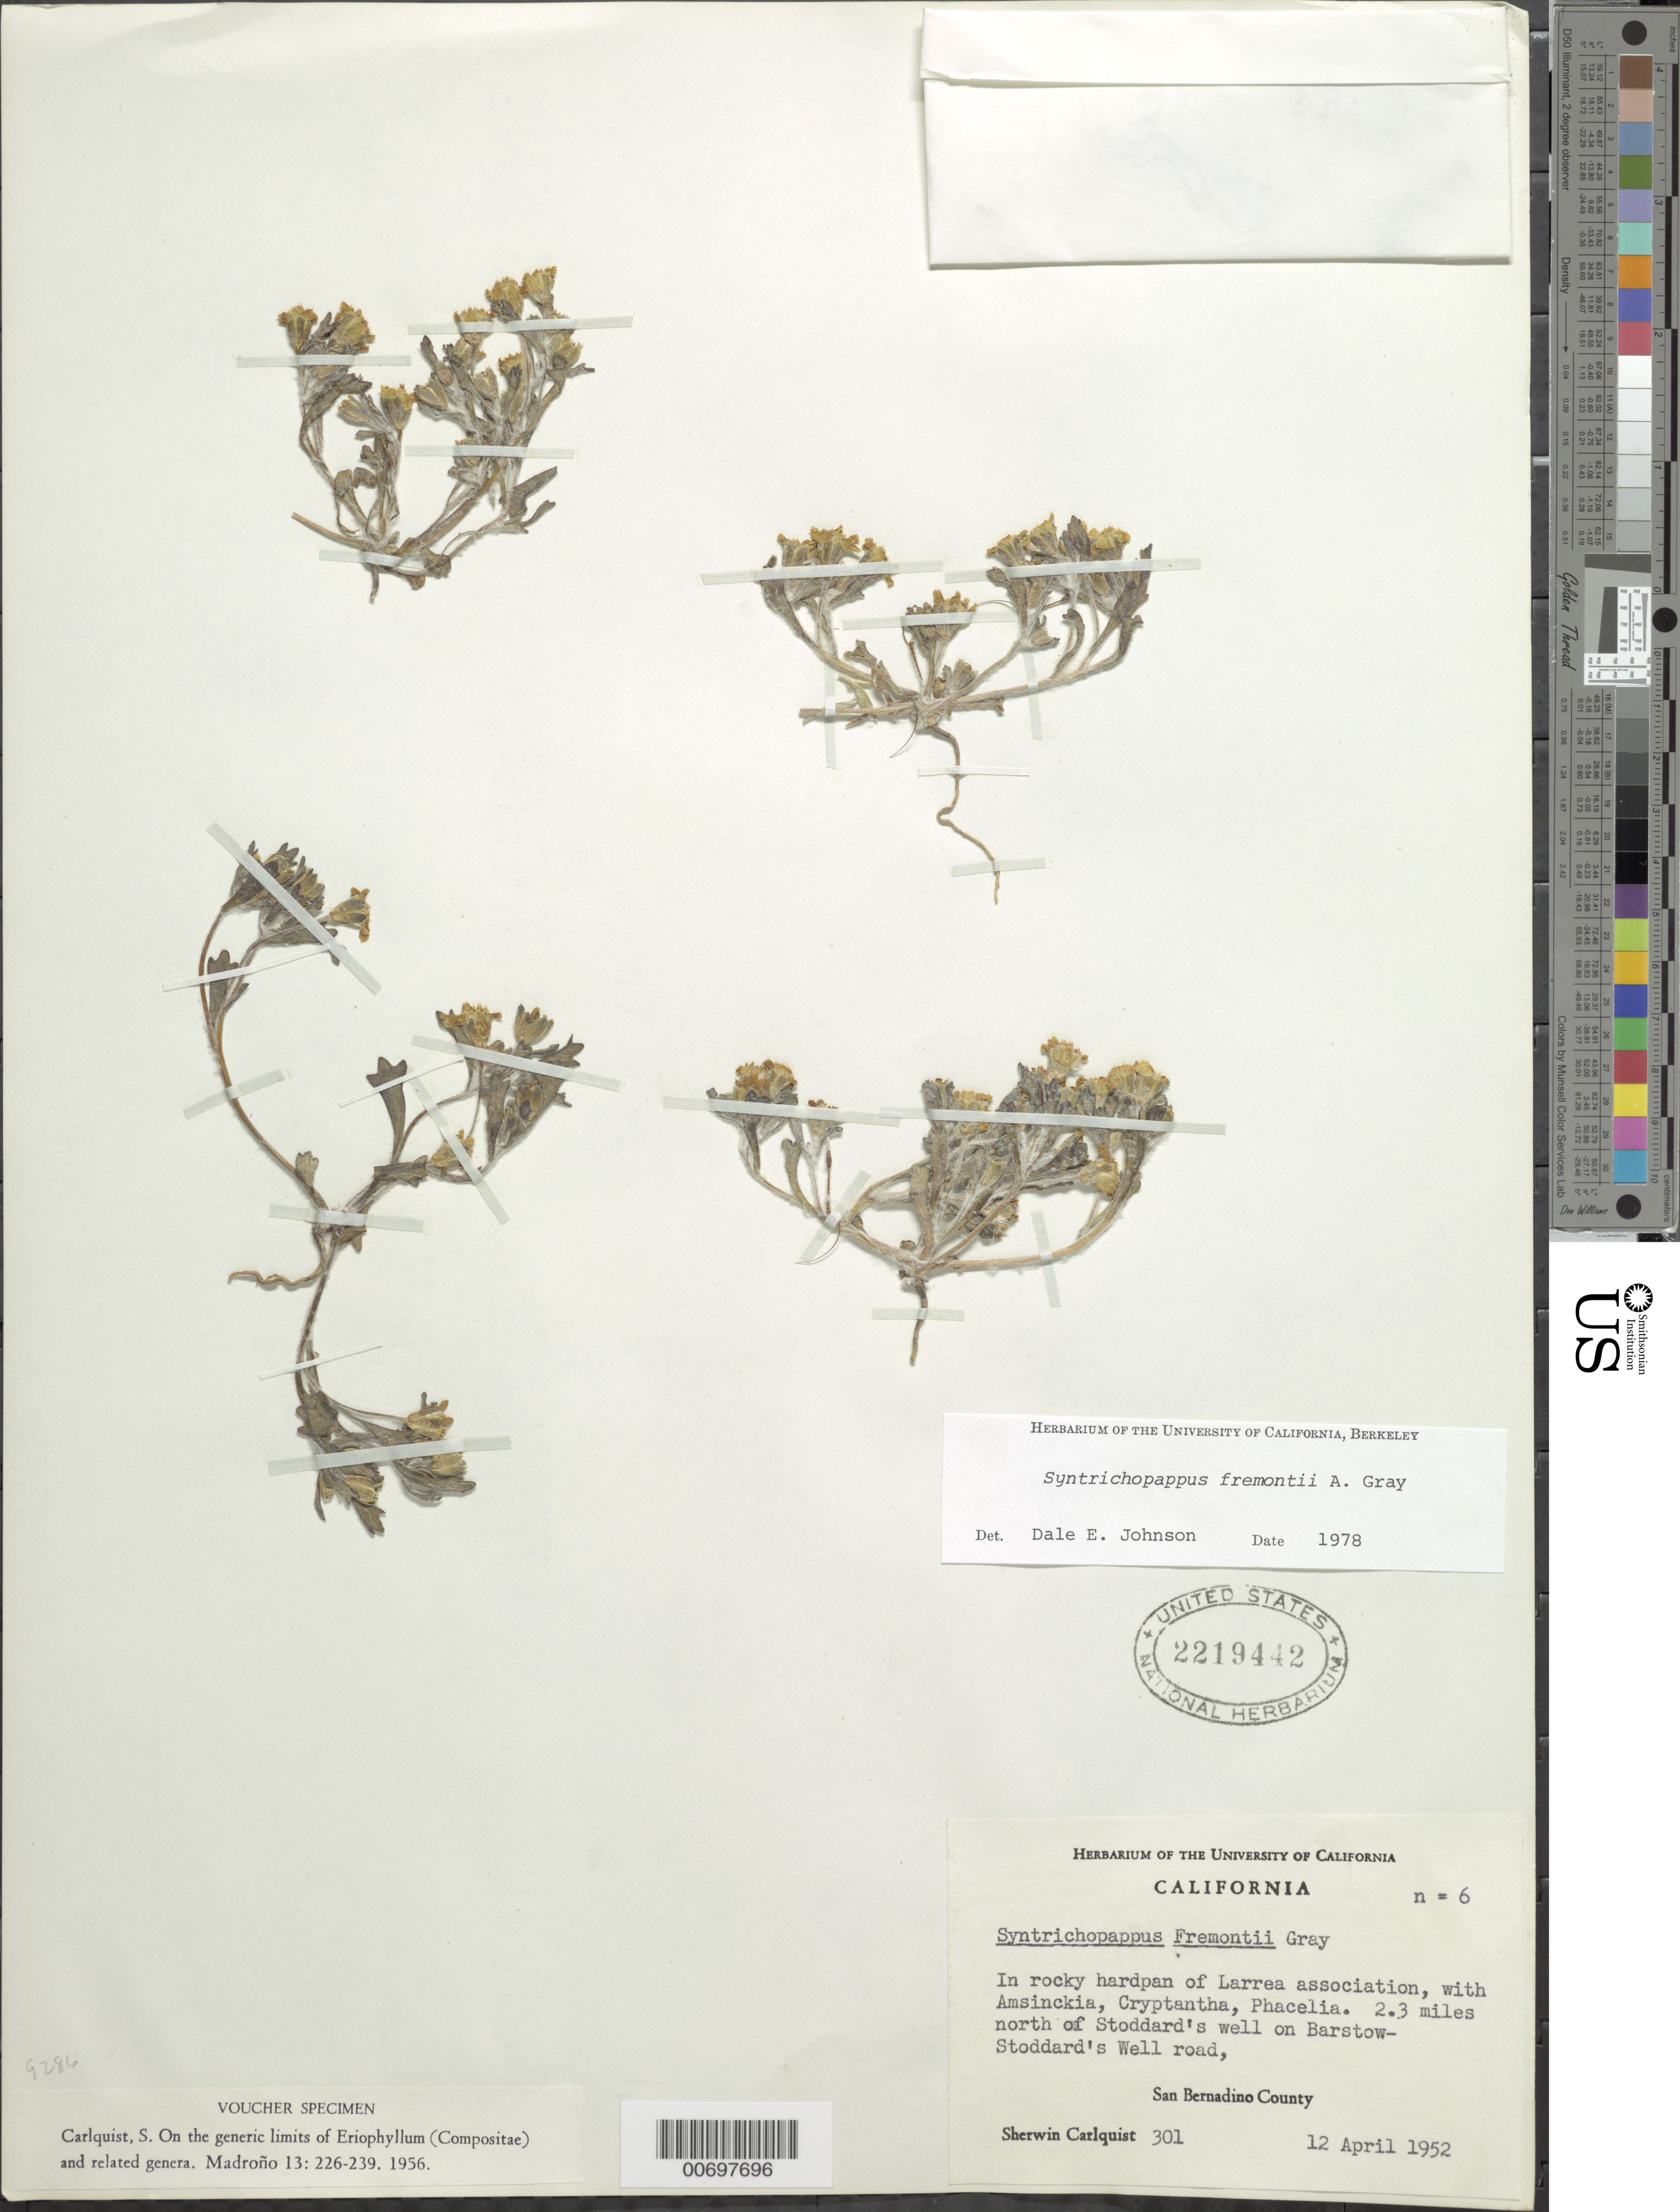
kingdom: Plantae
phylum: Tracheophyta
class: Magnoliopsida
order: Asterales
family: Asteraceae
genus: Syntrichopappus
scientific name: Syntrichopappus fremontii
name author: A. Gray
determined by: Johnson, D. E.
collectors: S. Carlquist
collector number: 301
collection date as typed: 12 Apr 1952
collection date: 1952-04-12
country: United States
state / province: California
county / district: San Bernardino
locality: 2.3 miles north of Stoddard's well on Barstow-Stoddard's Well road.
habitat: In rocky hardpan of Larrea association, with Amsinckia, Cryptantha, Phacelia.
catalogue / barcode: US 2219442